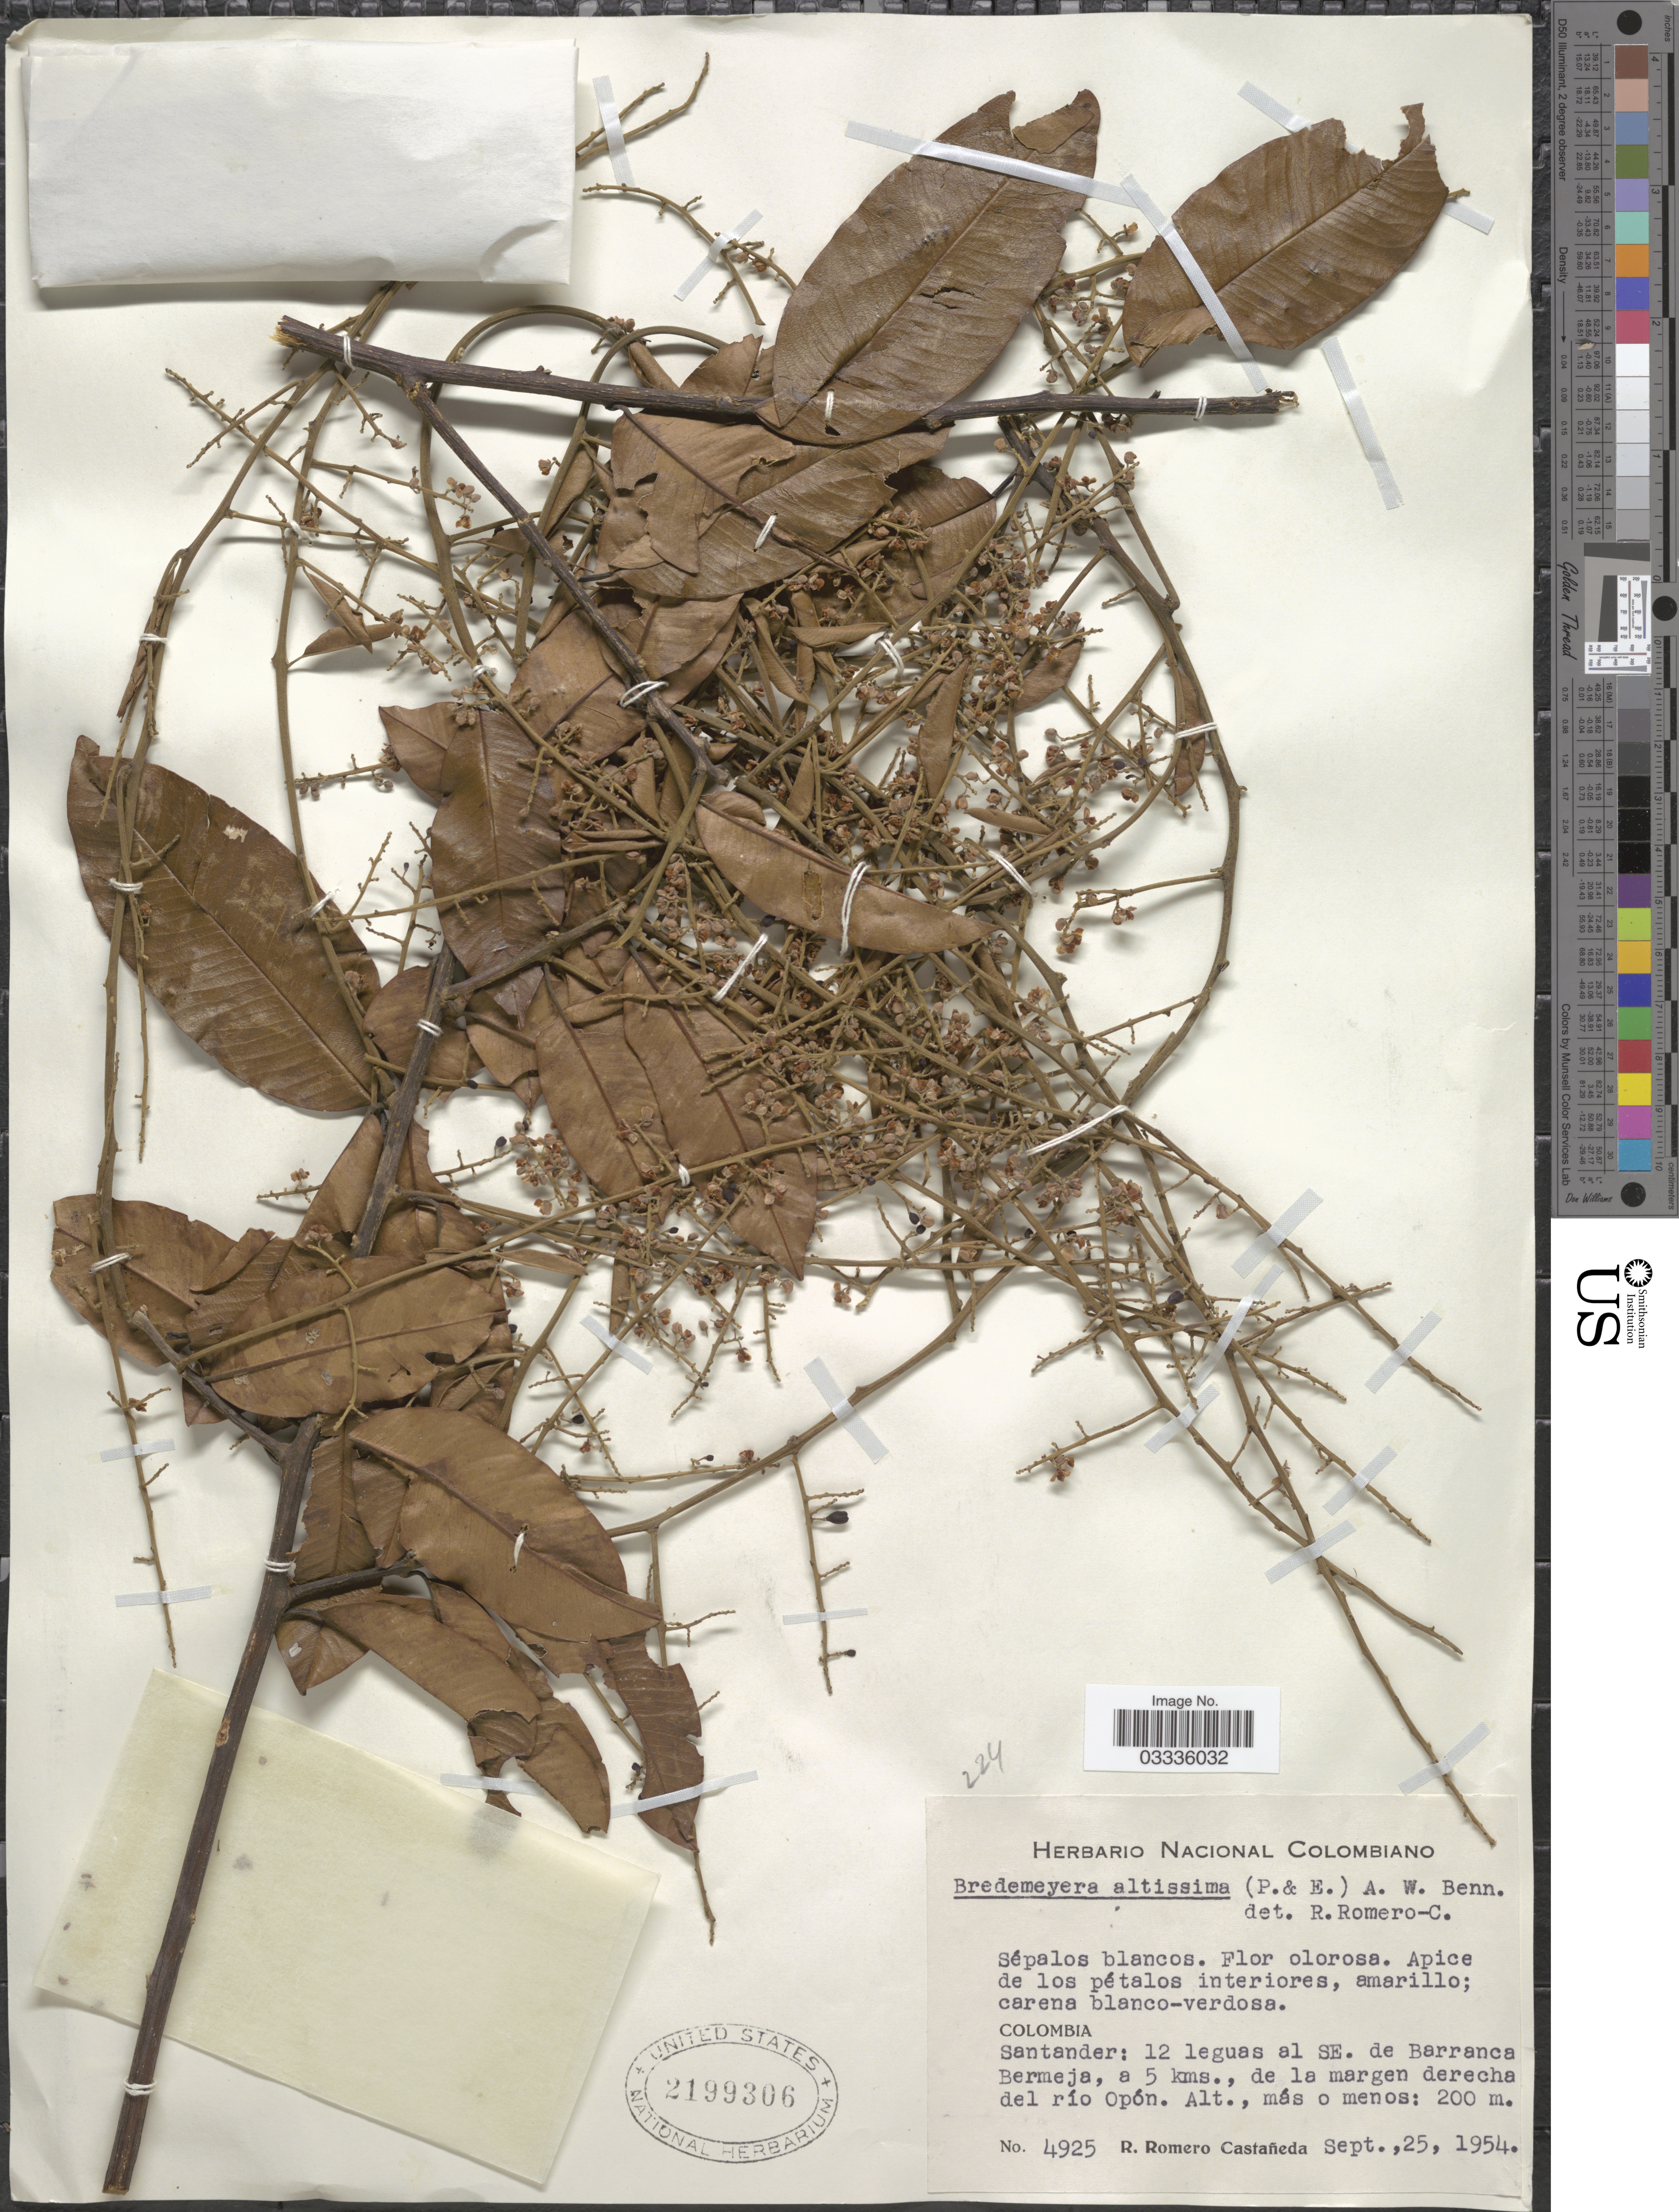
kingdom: Plantae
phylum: Tracheophyta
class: Magnoliopsida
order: Fabales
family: Polygalaceae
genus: Bredemeyera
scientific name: Bredemeyera lucida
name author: (Benth.) Klotzsch ex Hassk.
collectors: R. Romero Castañeda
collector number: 4925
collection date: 1954-09-25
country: Colombia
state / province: Santander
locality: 12 leguas al SE. de Barranca Bermeja, a 5 kms., de la margen derecha del río Opón.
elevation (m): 200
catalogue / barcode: US 2199306